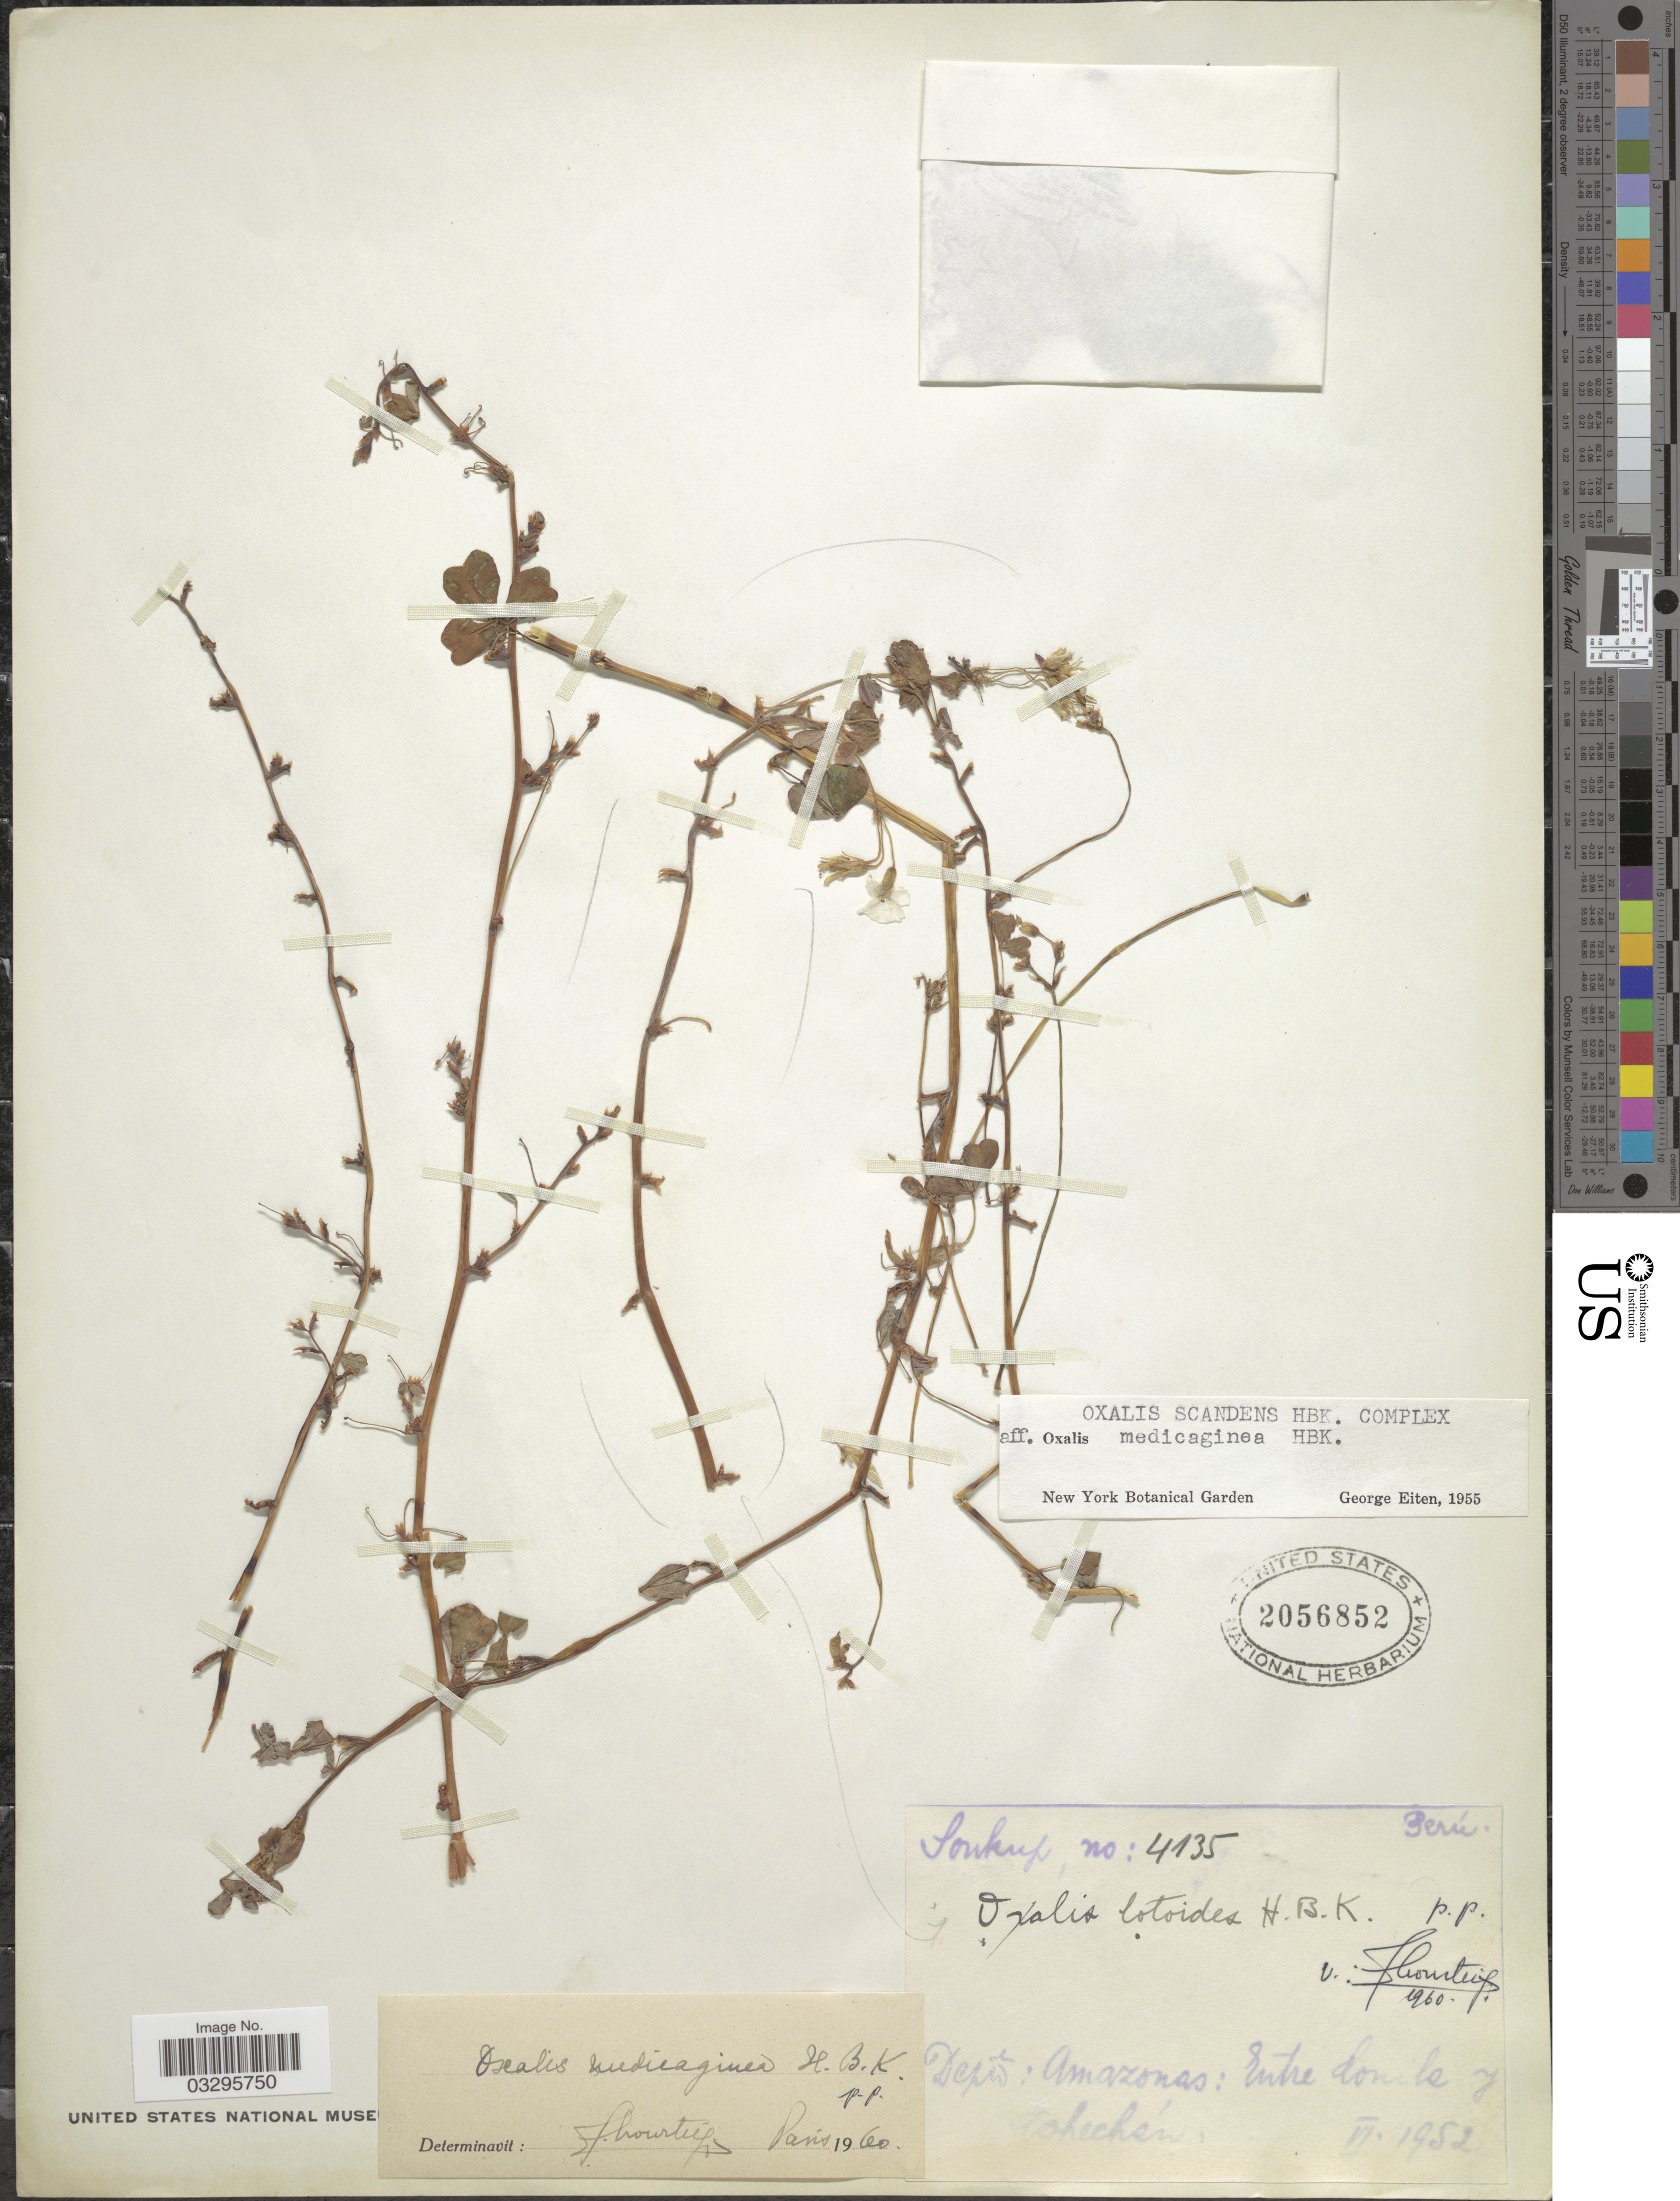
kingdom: Plantae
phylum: Tracheophyta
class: Magnoliopsida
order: Oxalidales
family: Oxalidaceae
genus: Oxalis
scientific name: Oxalis lotoides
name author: Kunth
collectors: -- Soukup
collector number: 4135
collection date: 1952-06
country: Peru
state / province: Amazonas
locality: Depto. Amazonas: Entre Conila y Cohechan.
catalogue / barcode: US 2056852